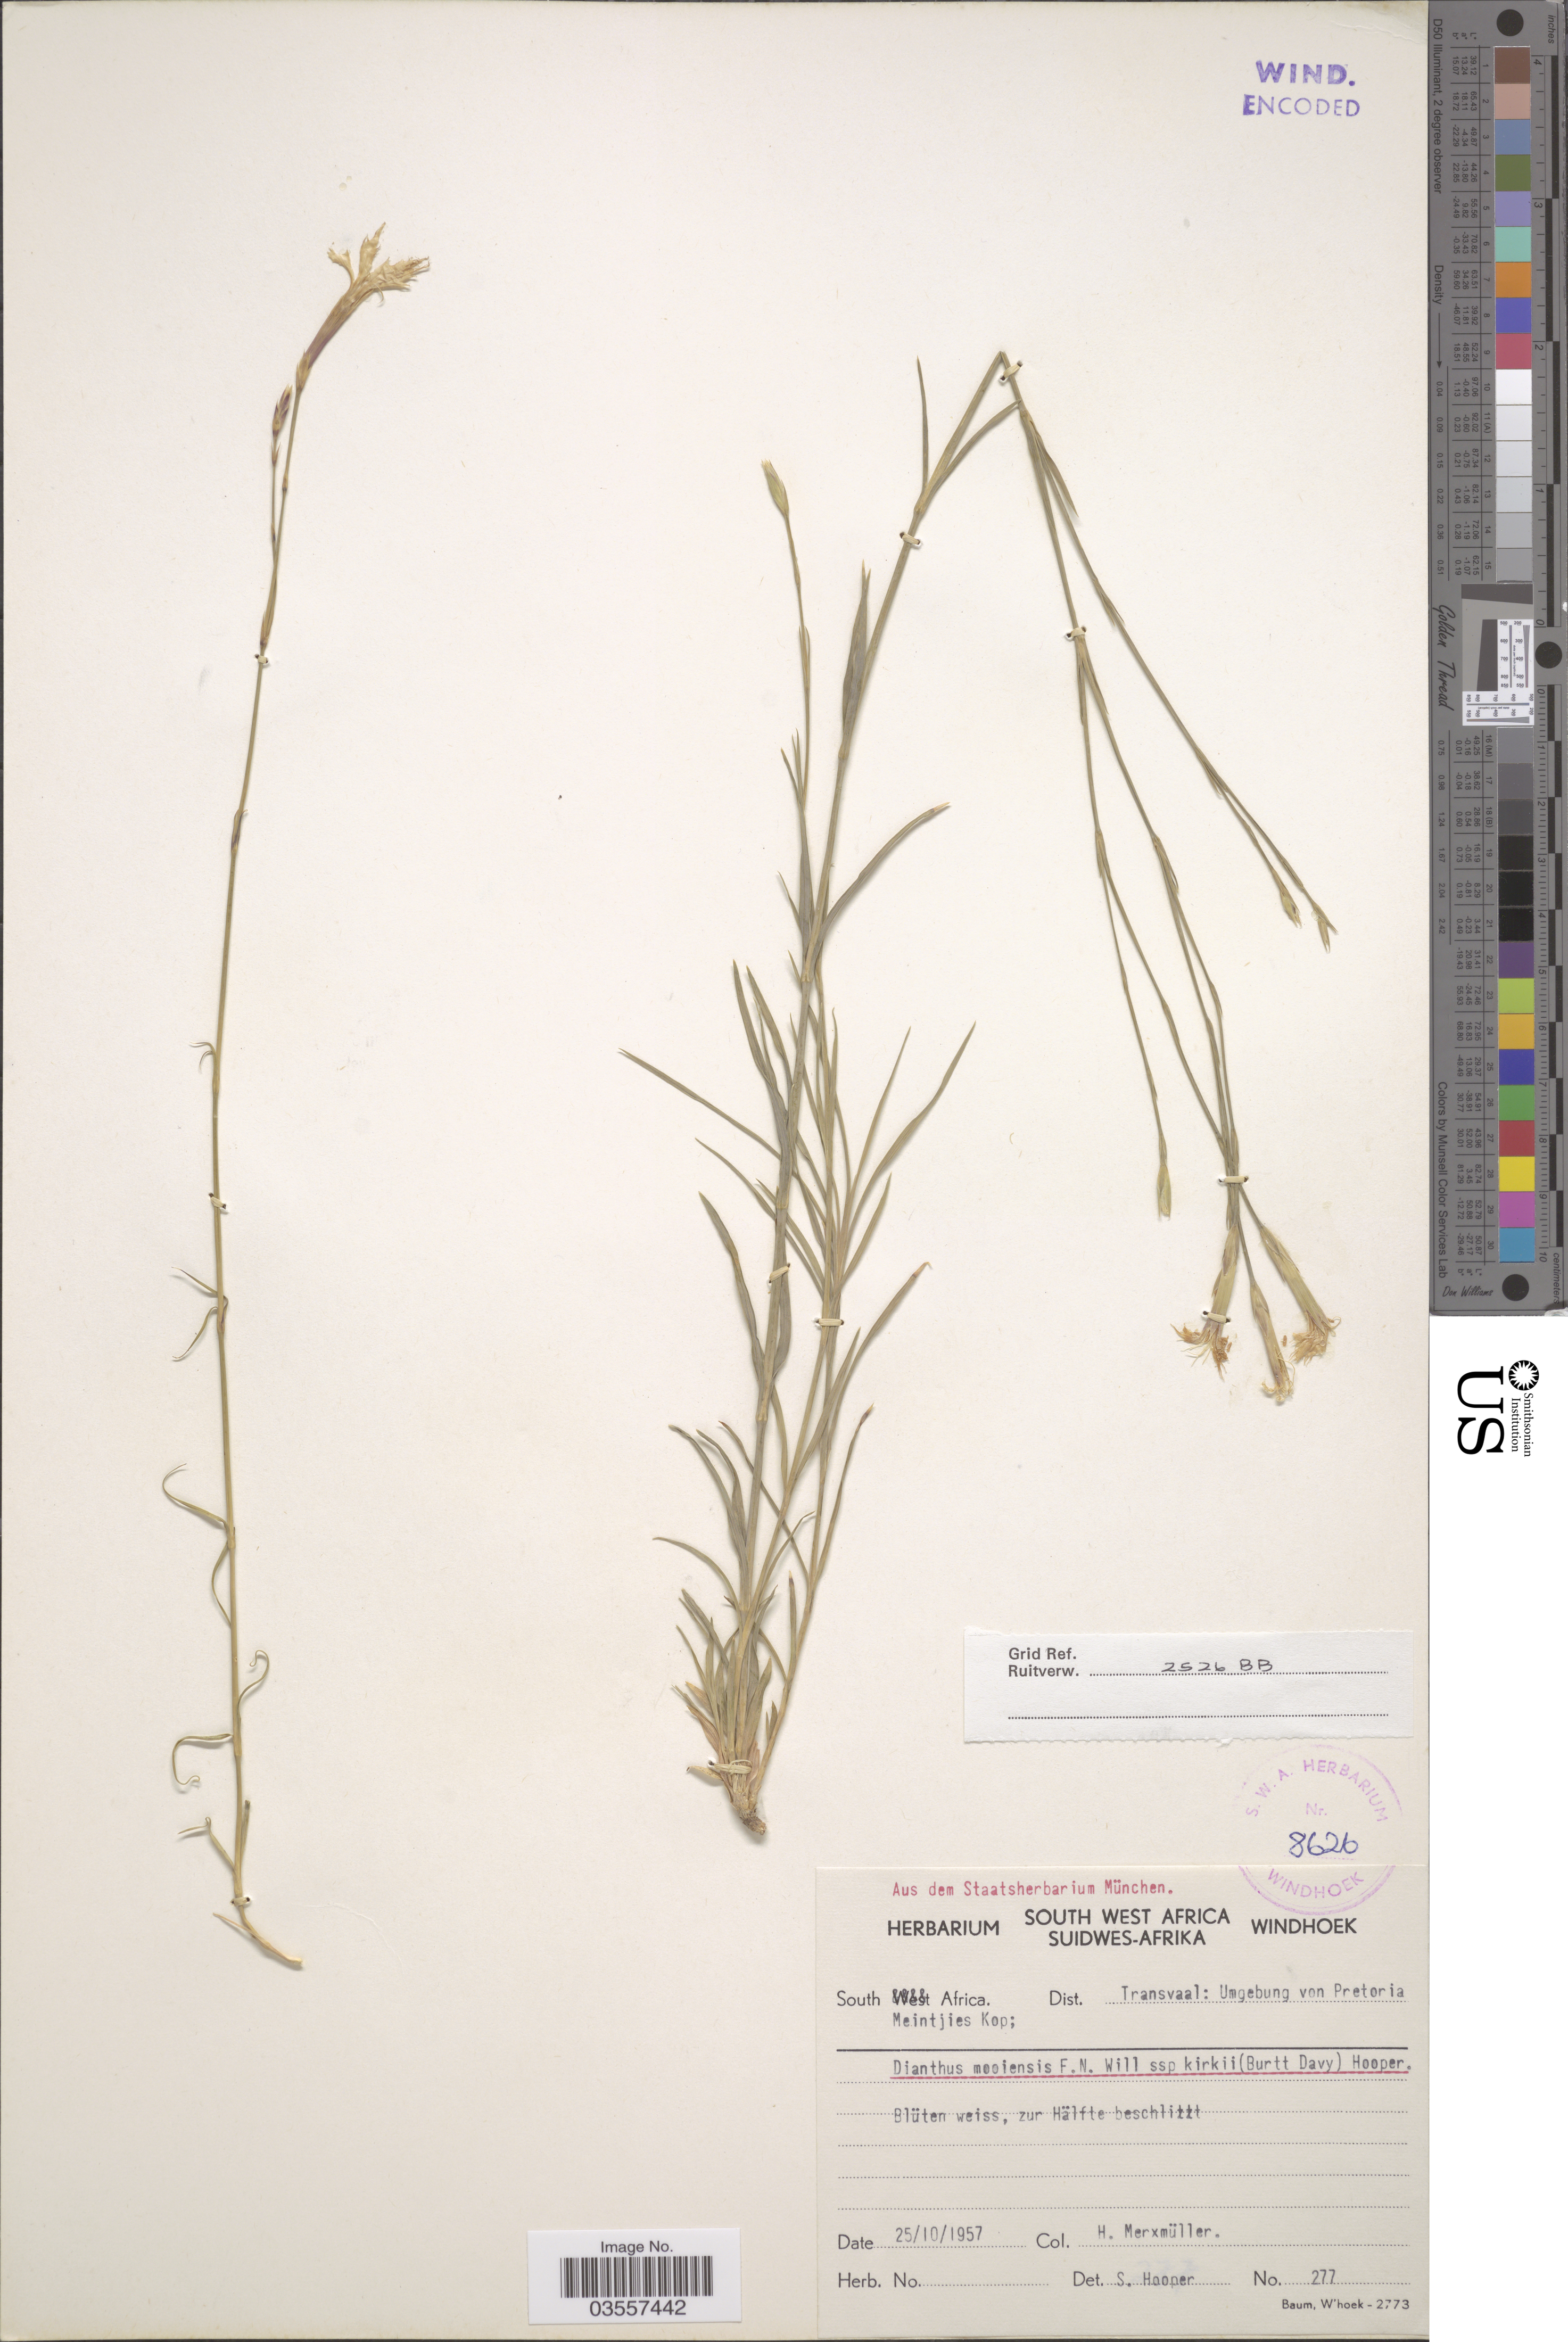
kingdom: Plantae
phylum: Tracheophyta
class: Magnoliopsida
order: Caryophyllales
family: Caryophyllaceae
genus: Dianthus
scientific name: Dianthus mooiensis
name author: B.S. Williams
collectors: H. Merxmüller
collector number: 277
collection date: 1957-10-25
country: South Africa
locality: Dist. Transvaal: Umgebung von Pretoria Meintjes Kop.